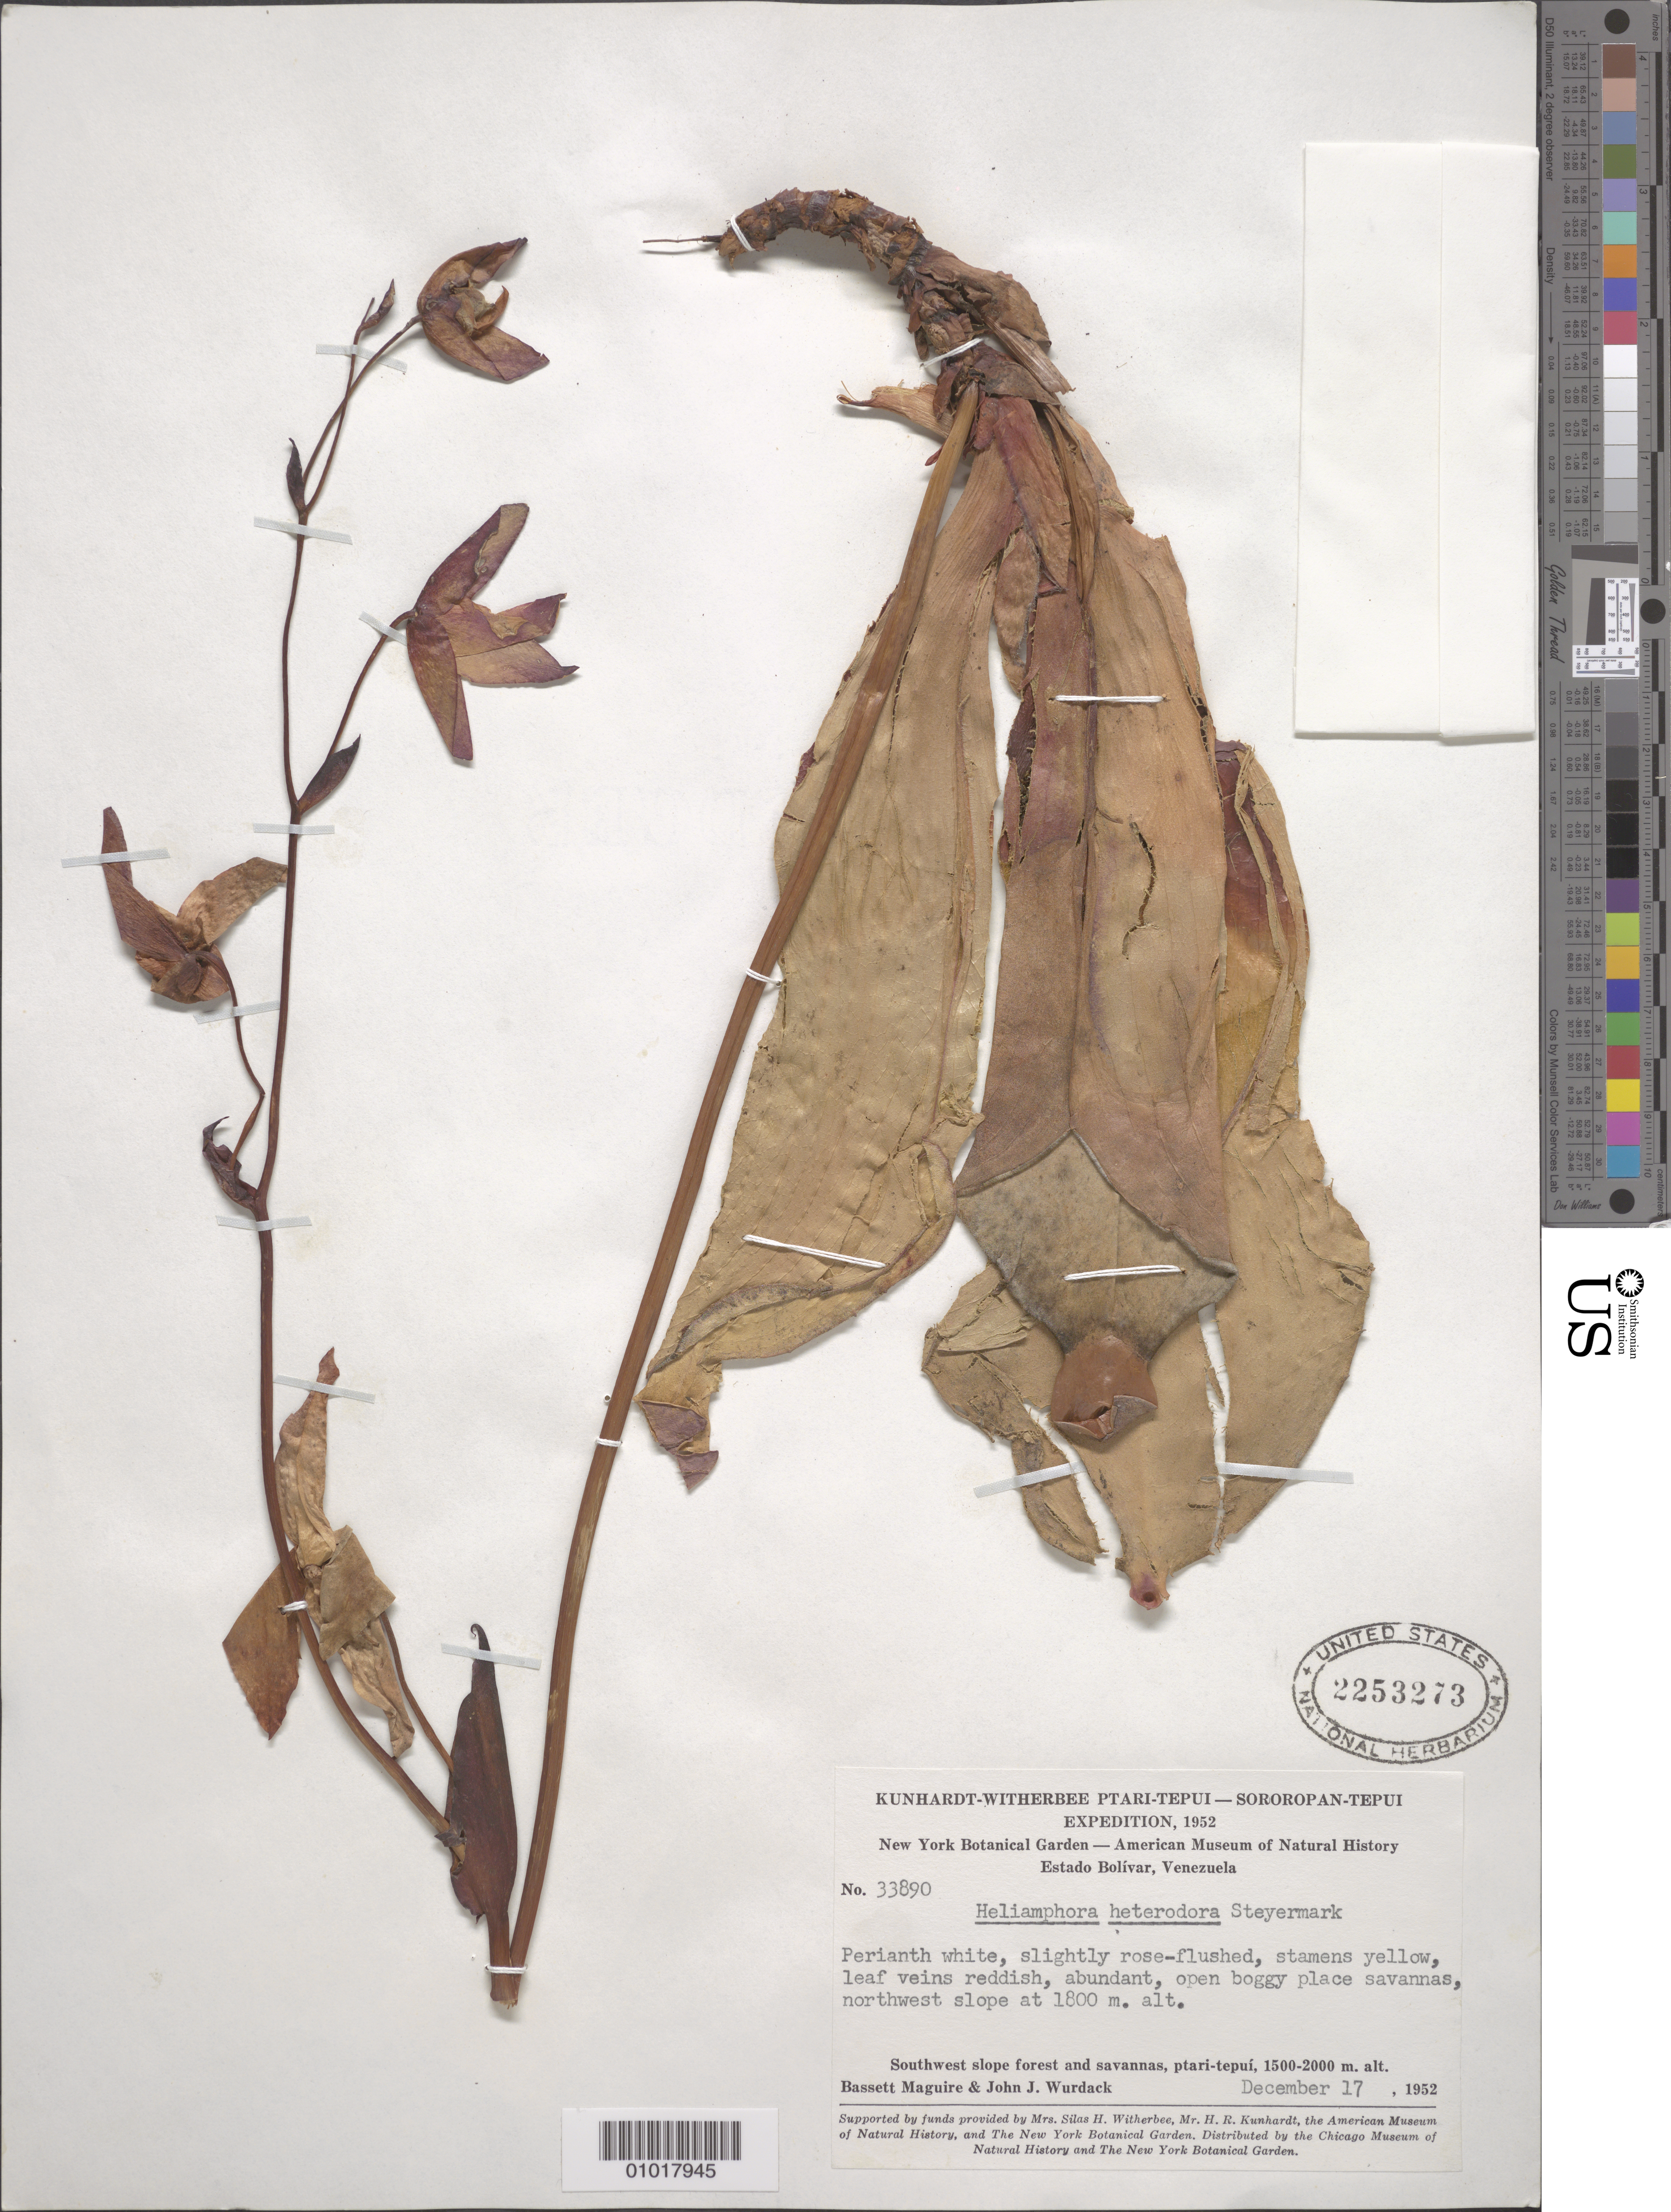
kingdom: Plantae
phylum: Tracheophyta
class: Magnoliopsida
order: Ericales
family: Sarraceniaceae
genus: Heliamphora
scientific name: Heliamphora heterodoxa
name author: Steyerm.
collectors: B. Maguire & J. J. Wurdack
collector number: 33890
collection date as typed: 17-Dec-52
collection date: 1952-12-17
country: Venezuela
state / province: Bolívar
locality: Northwest slope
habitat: Open boggy place savannas.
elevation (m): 1800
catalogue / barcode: US 2253273